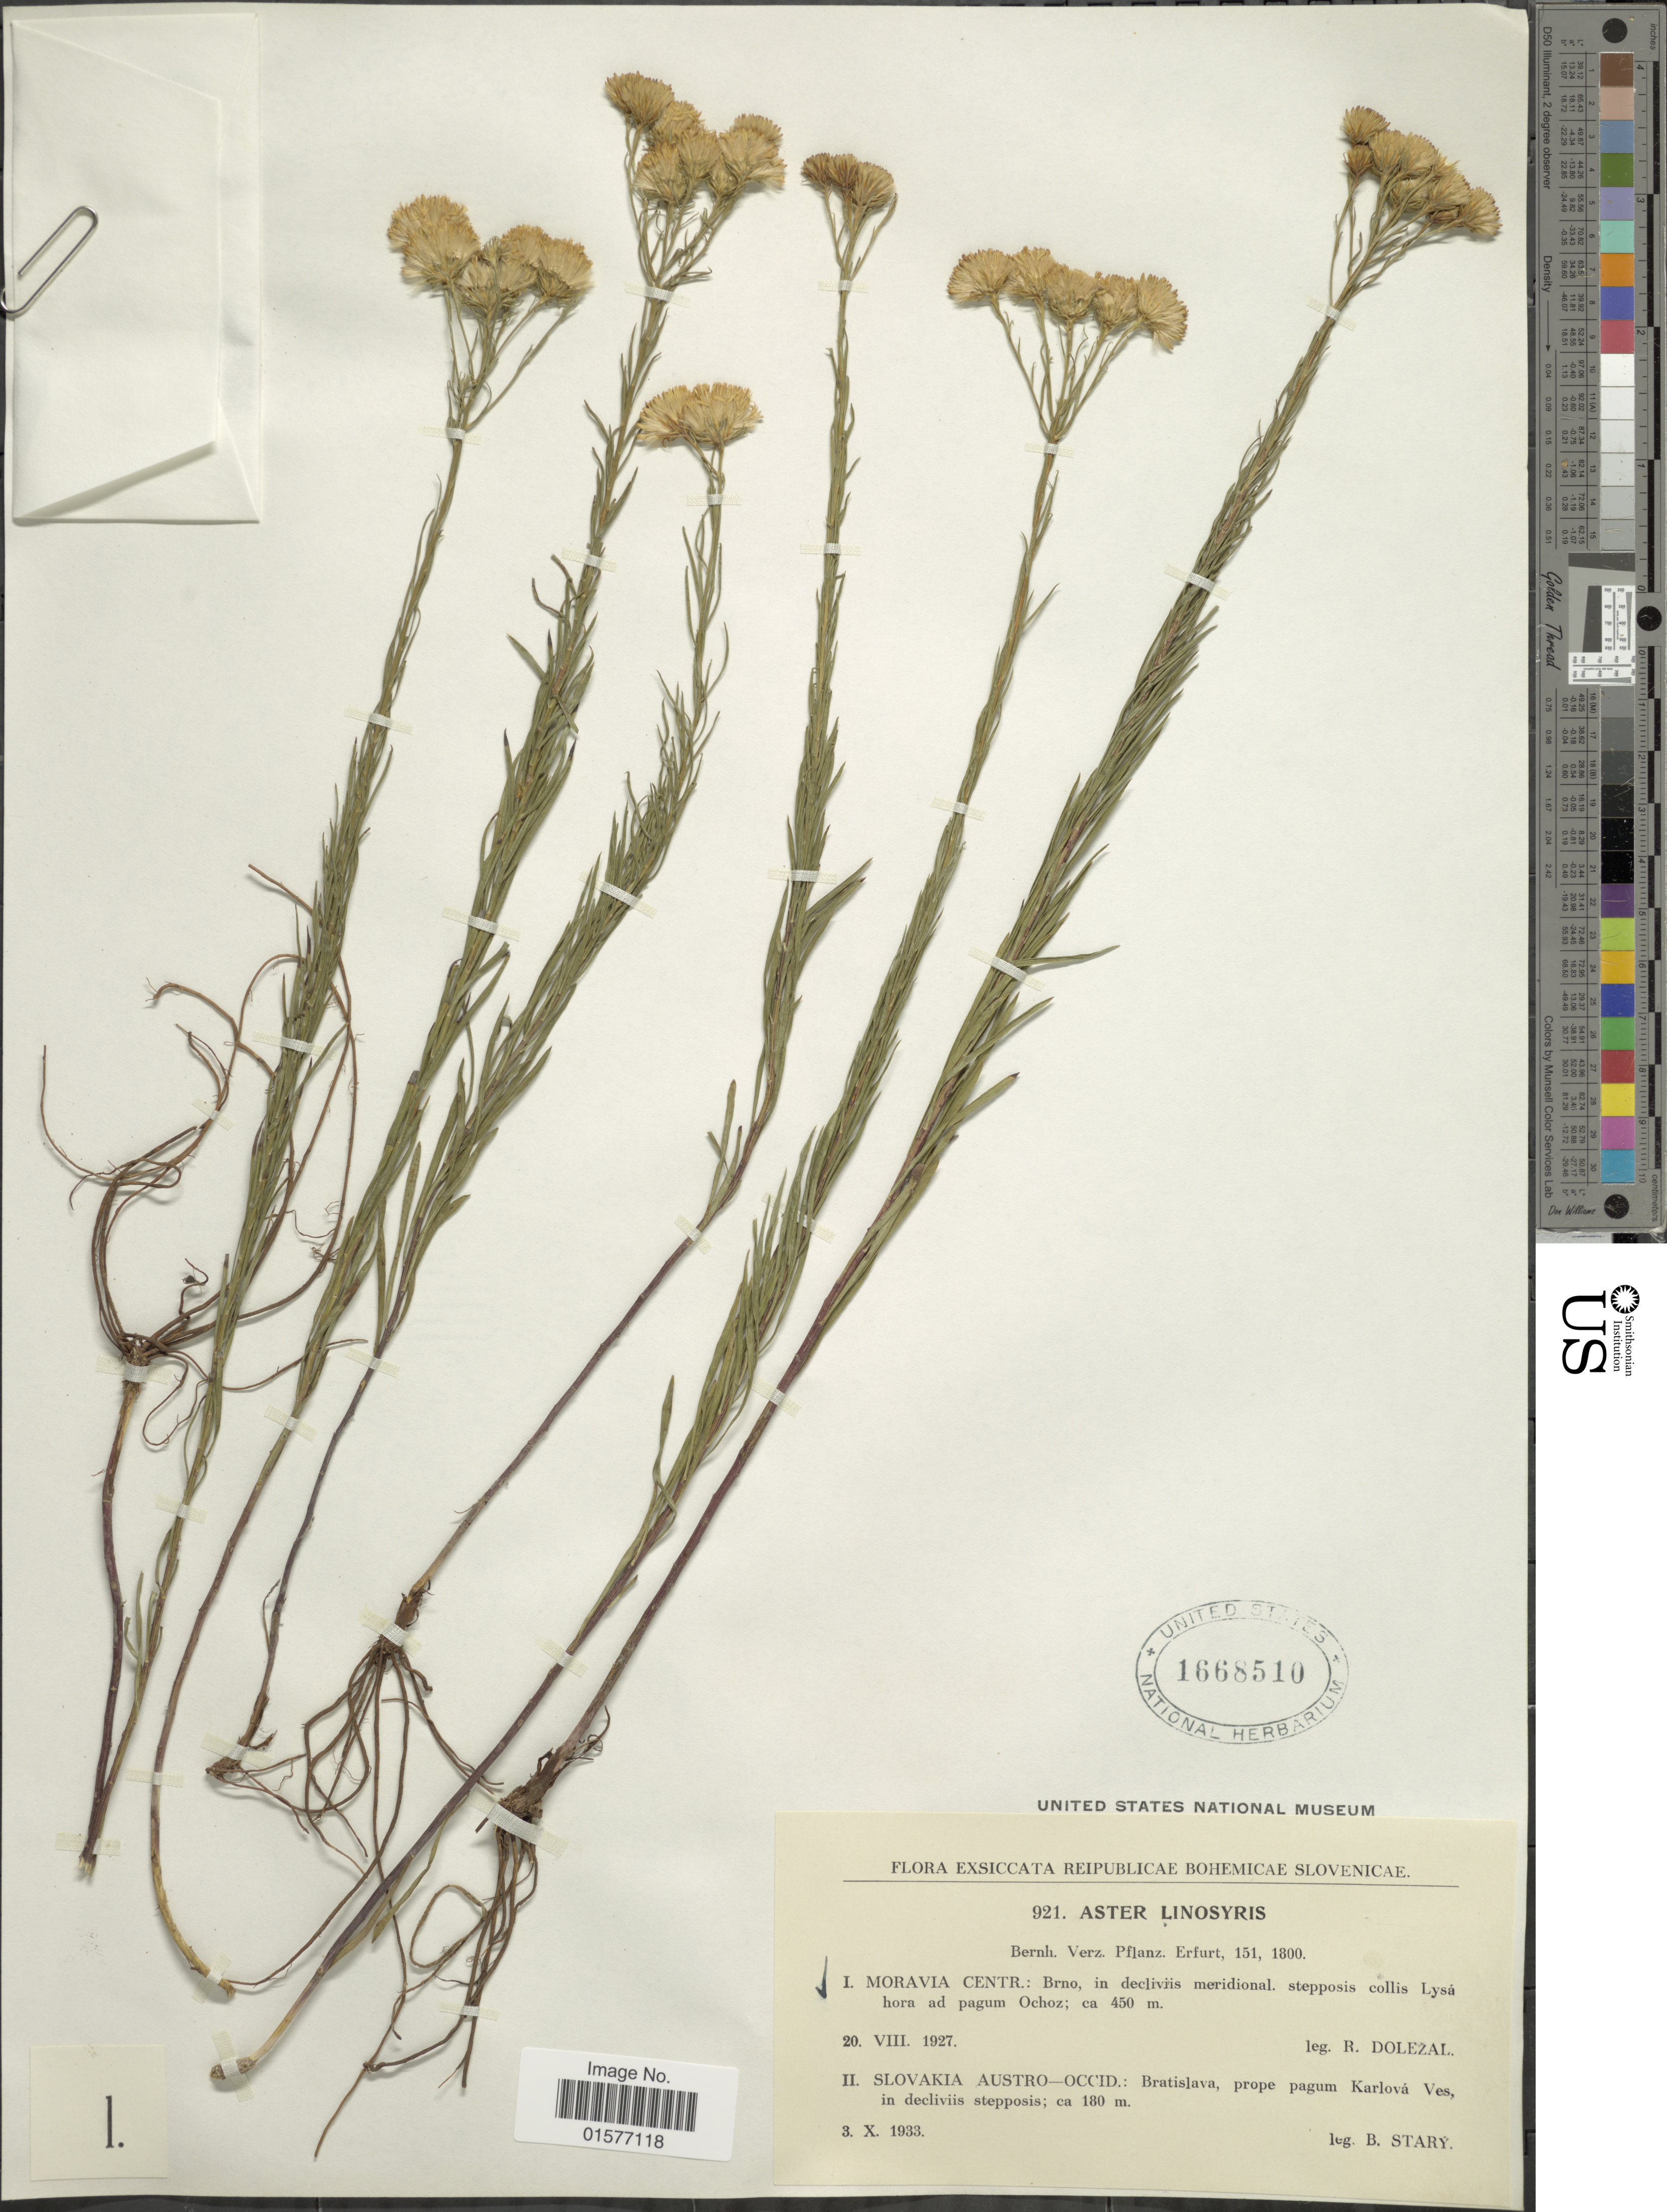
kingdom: Plantae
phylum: Tracheophyta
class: Magnoliopsida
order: Asterales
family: Asteraceae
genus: Linosyris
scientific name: Linosyris vulgaris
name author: Cass. ex Less.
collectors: R. Dolezal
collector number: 921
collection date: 1927-08-20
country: Czechia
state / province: South Moravian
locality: Moravia Center: Brno, in decliviis meridional, stepposis collis Lysa hora ad pagum Ochoz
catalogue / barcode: US 1668510